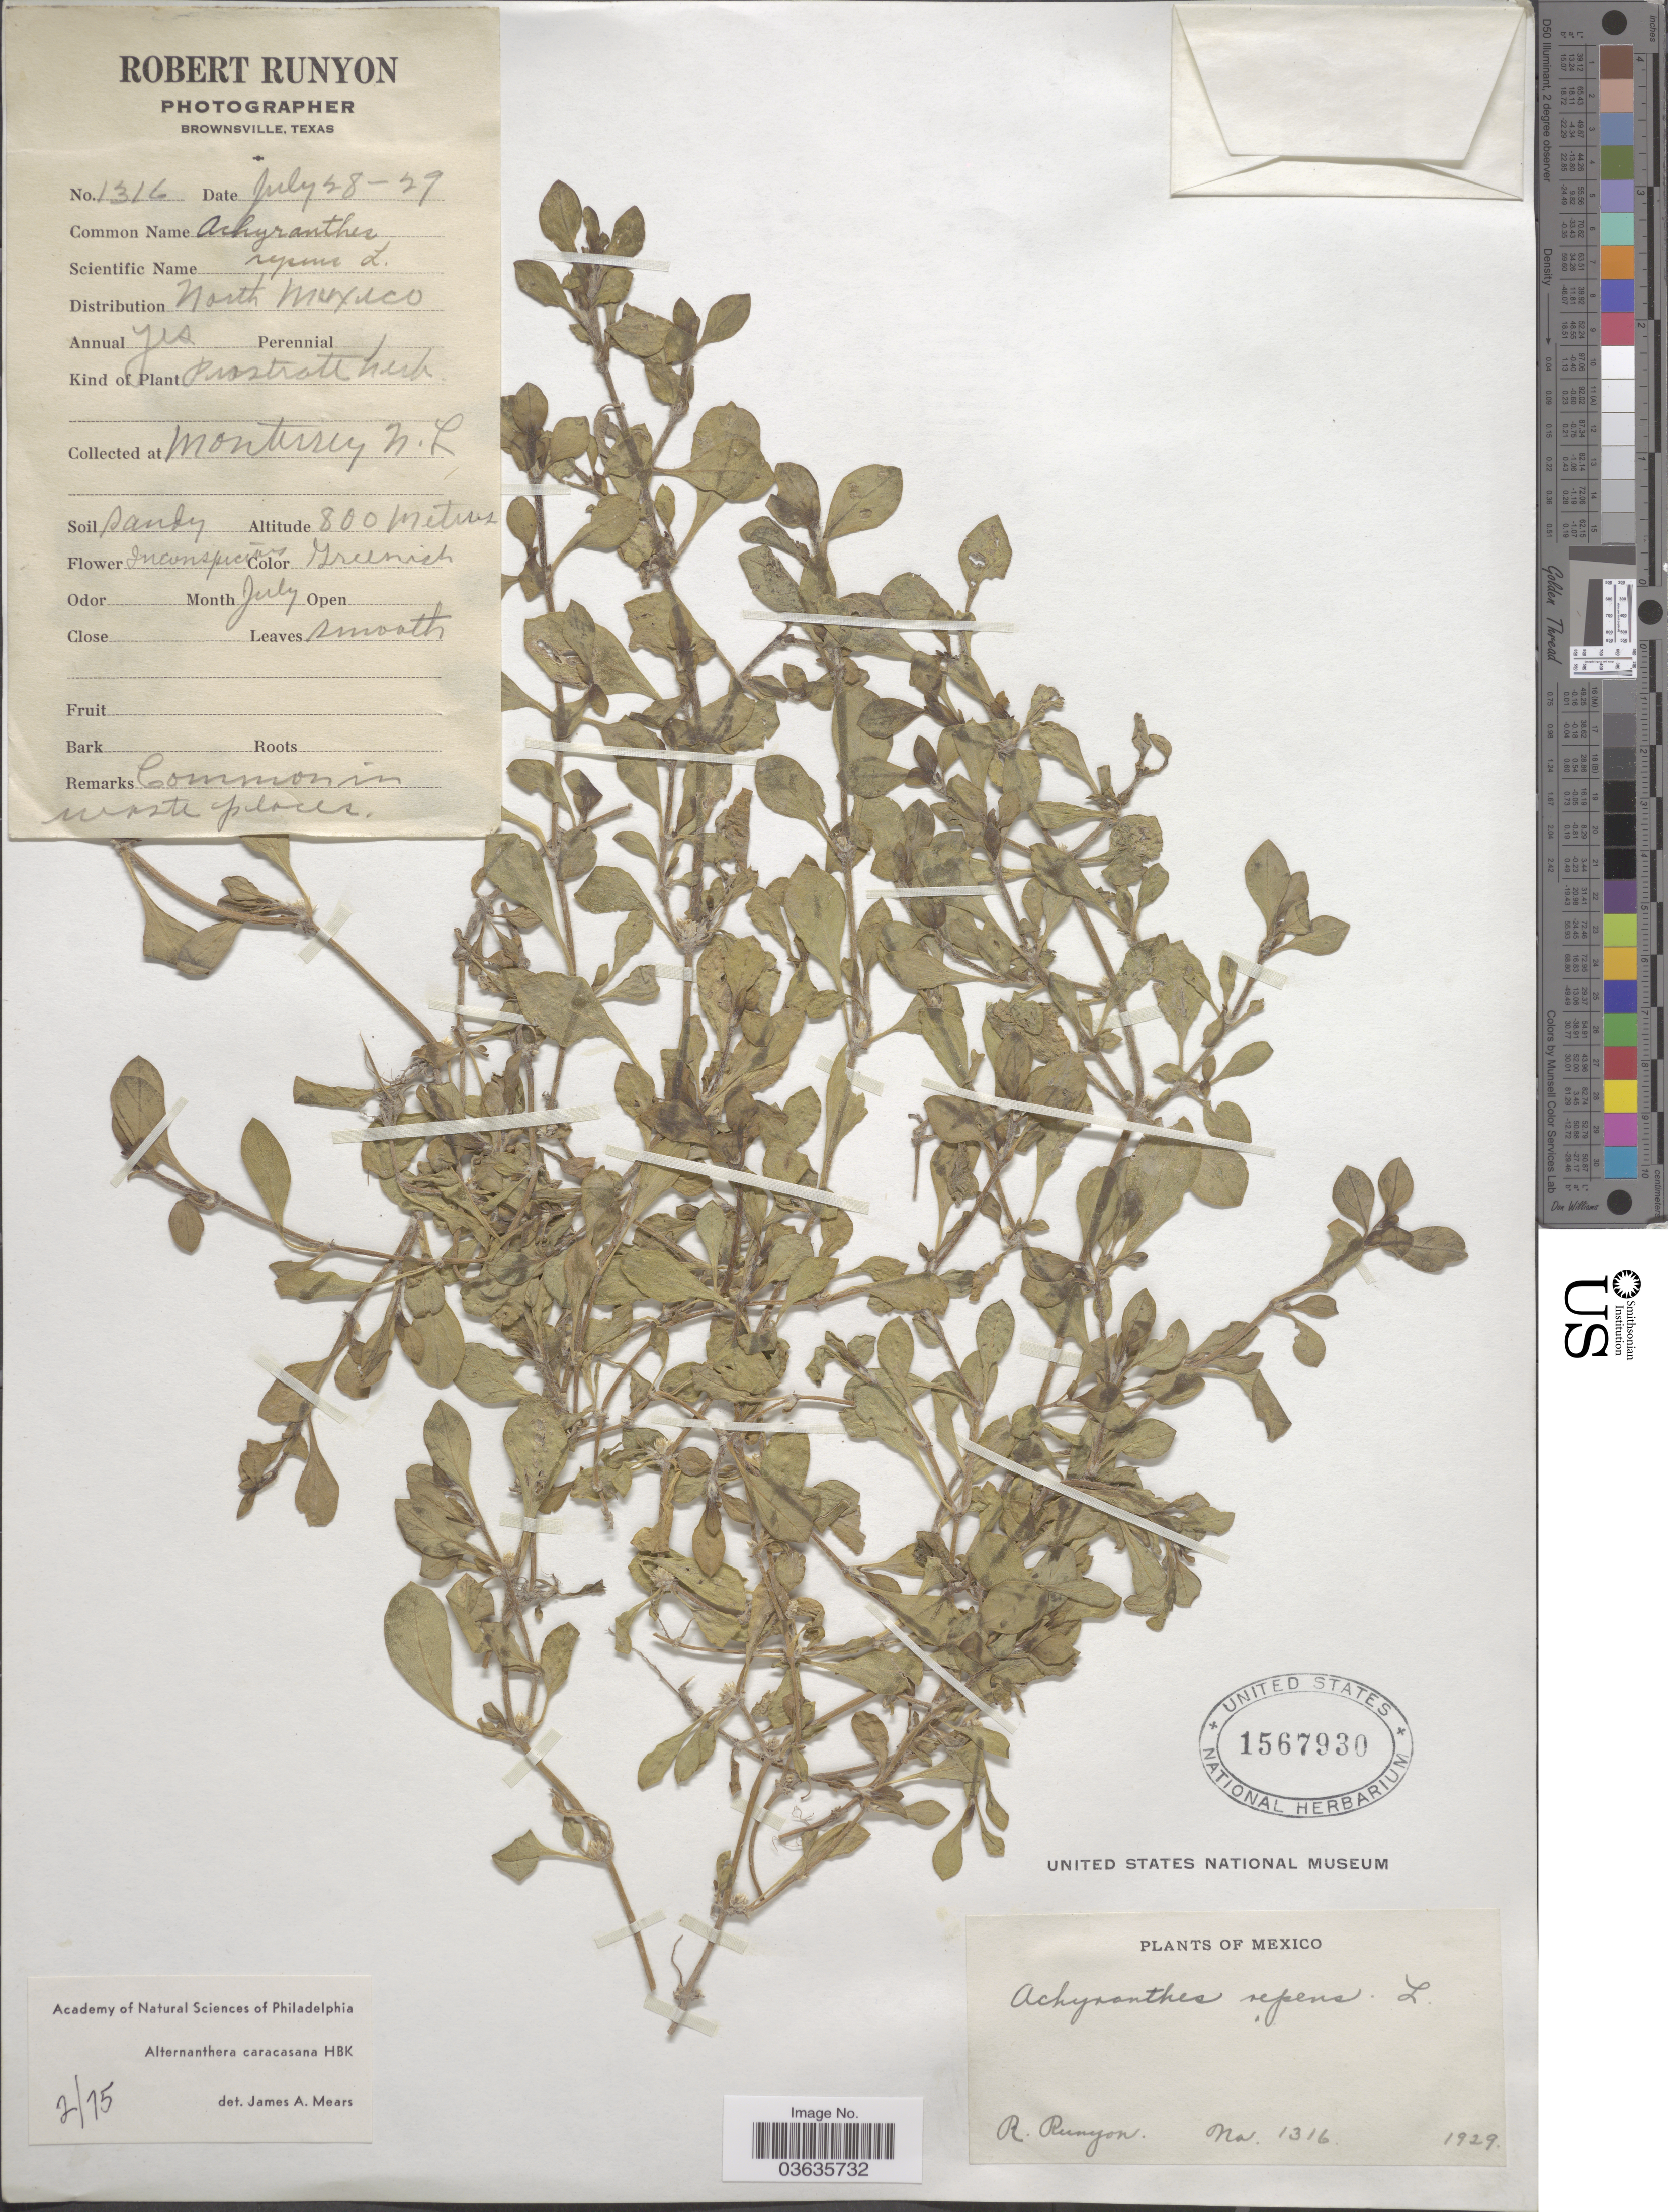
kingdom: Plantae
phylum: Tracheophyta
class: Magnoliopsida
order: Caryophyllales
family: Amaranthaceae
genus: Alternanthera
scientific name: Alternanthera caracasana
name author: Kunth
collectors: R. Runyon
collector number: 1316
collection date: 1929-07-28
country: Mexico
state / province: Nuevo León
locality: Monterrey.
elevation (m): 800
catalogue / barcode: US 1567930